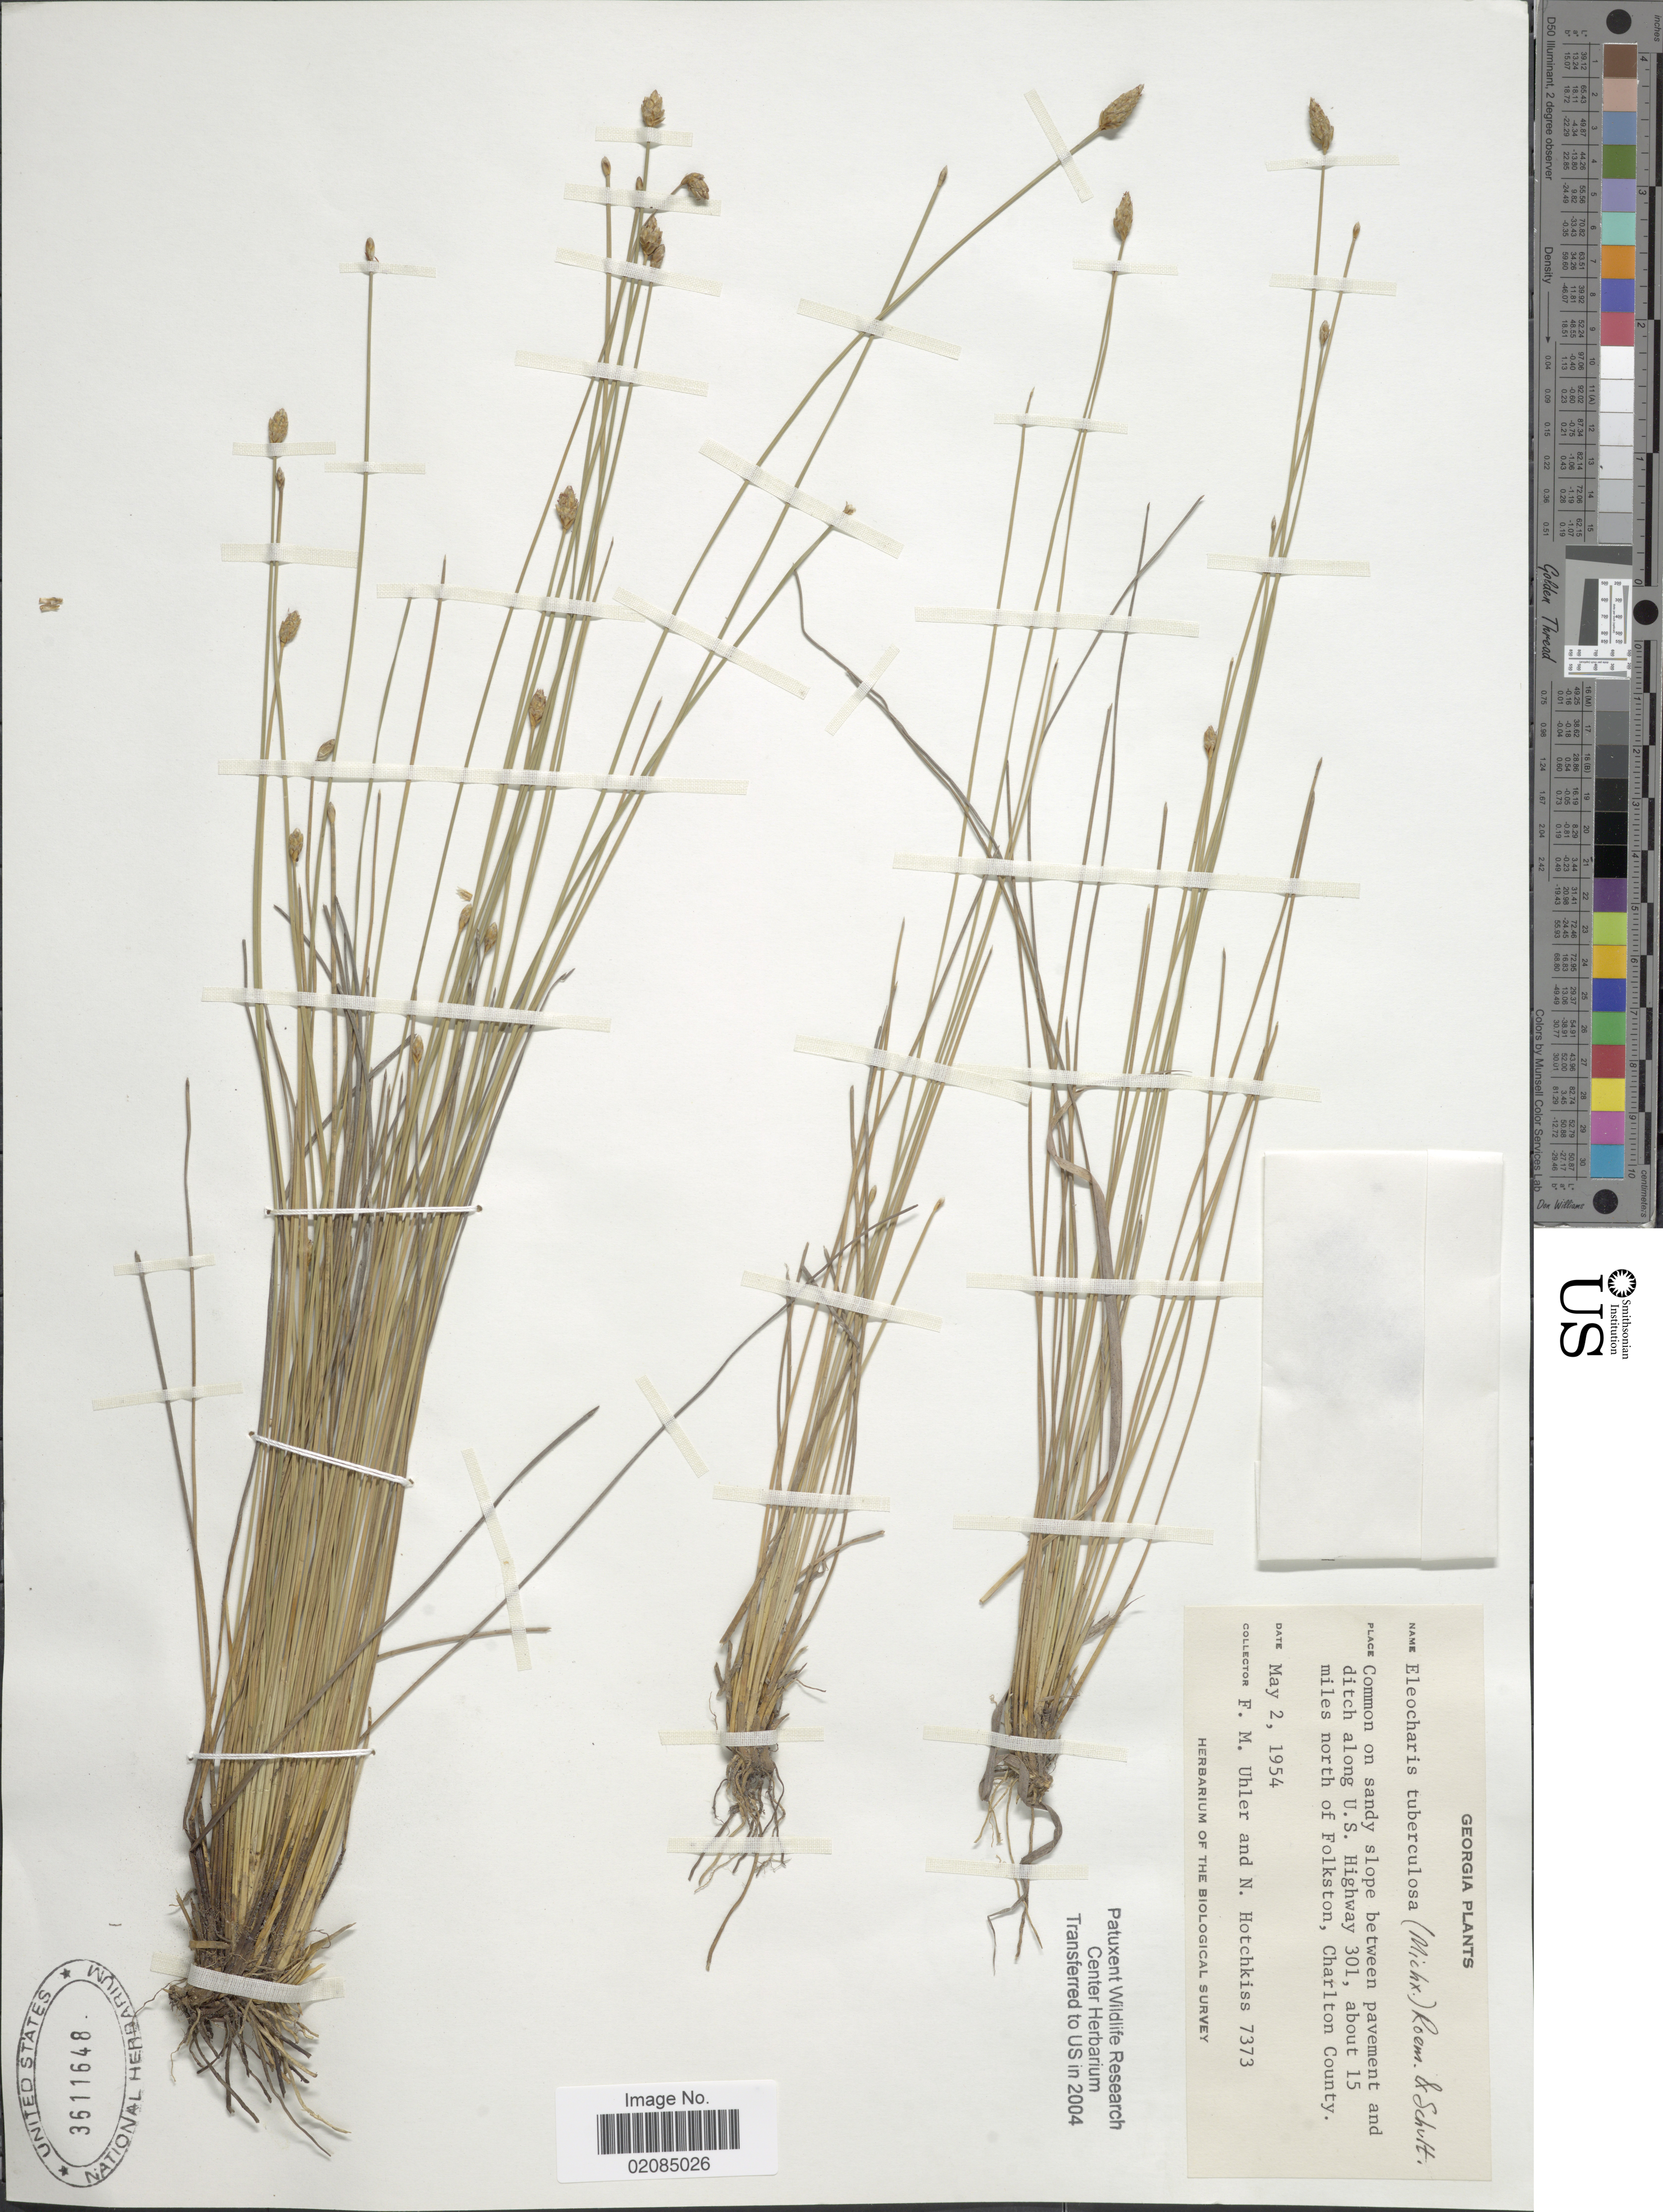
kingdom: Plantae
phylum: Tracheophyta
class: Liliopsida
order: Poales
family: Cyperaceae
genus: Eleocharis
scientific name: Eleocharis tuberculosa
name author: (Michx.) Roem. & Schult.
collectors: F. M. Uhler & N. Hotchkiss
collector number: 7373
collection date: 1954-05-02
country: United States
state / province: Georgia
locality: Along U.S. Highway 301, about 15 miles north of Folkston, Charlton County.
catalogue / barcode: US 3611648